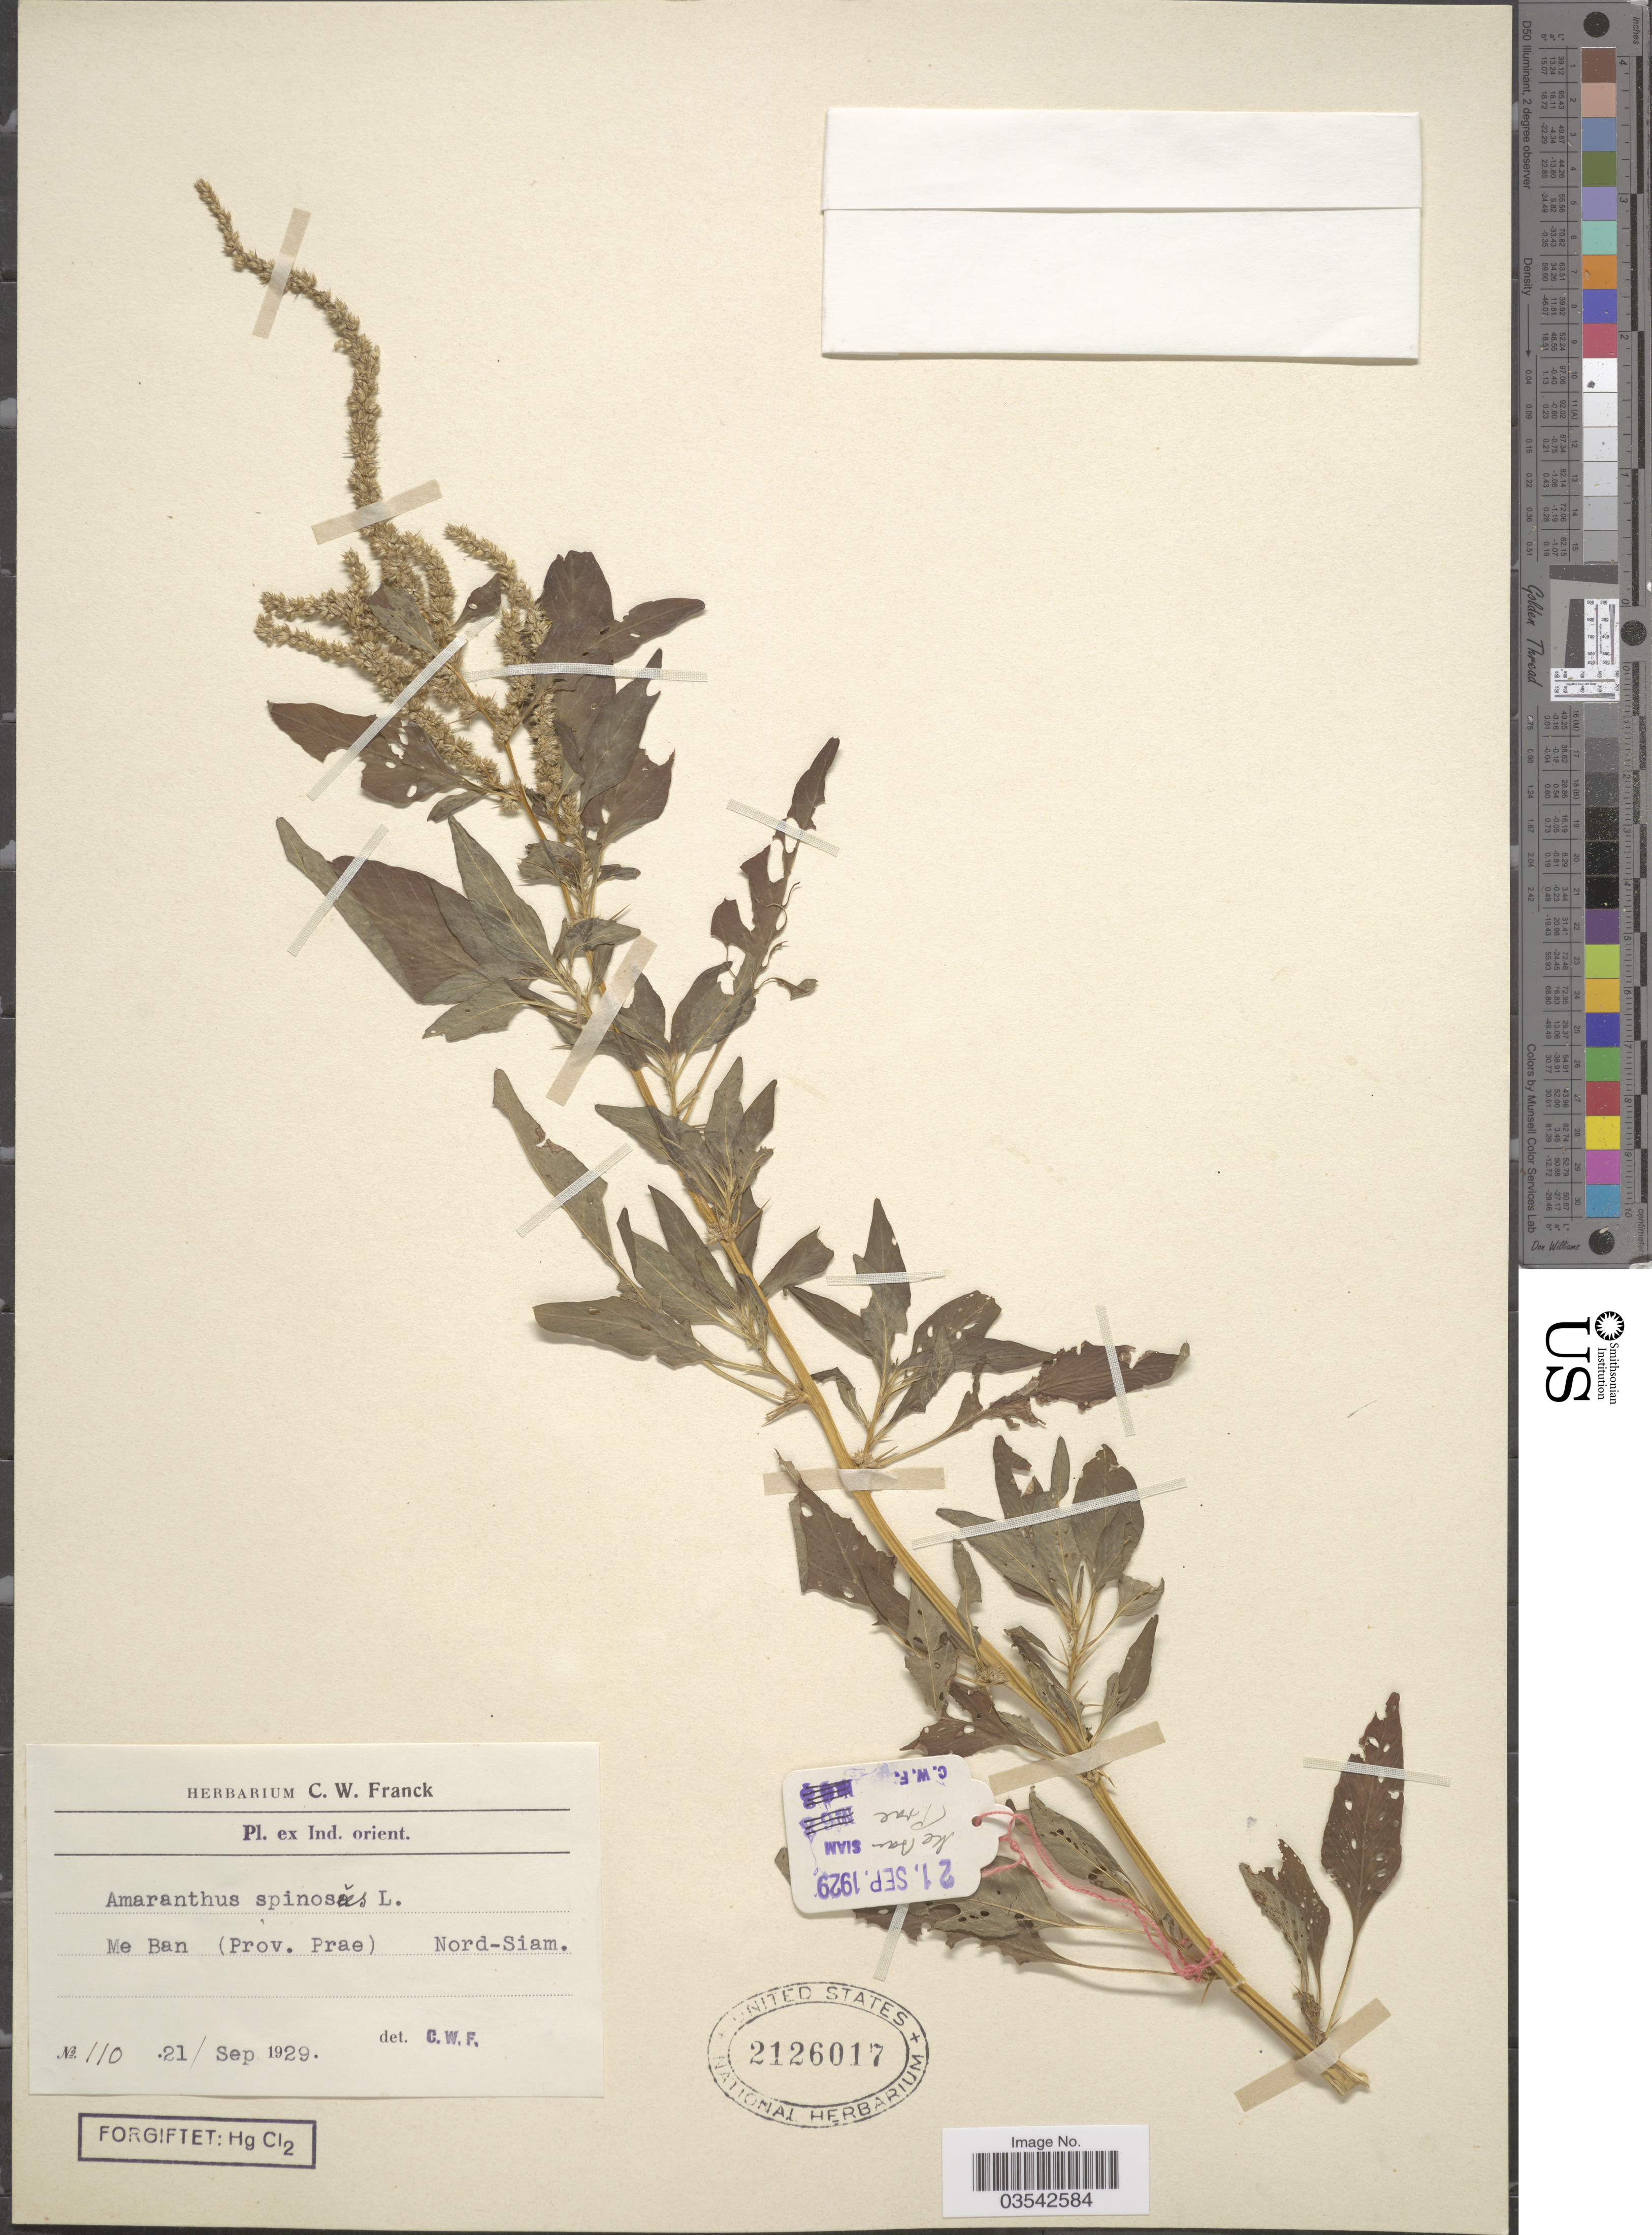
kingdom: Plantae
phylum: Tracheophyta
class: Magnoliopsida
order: Caryophyllales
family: Amaranthaceae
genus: Amaranthus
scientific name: Amaranthus spinosus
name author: L.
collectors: ex herb. C. W. Franck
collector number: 110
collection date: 1929-09-21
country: Thailand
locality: Me Ban (Prov. Prae) Nord-Siam. Ind. orient.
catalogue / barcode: US 2126017